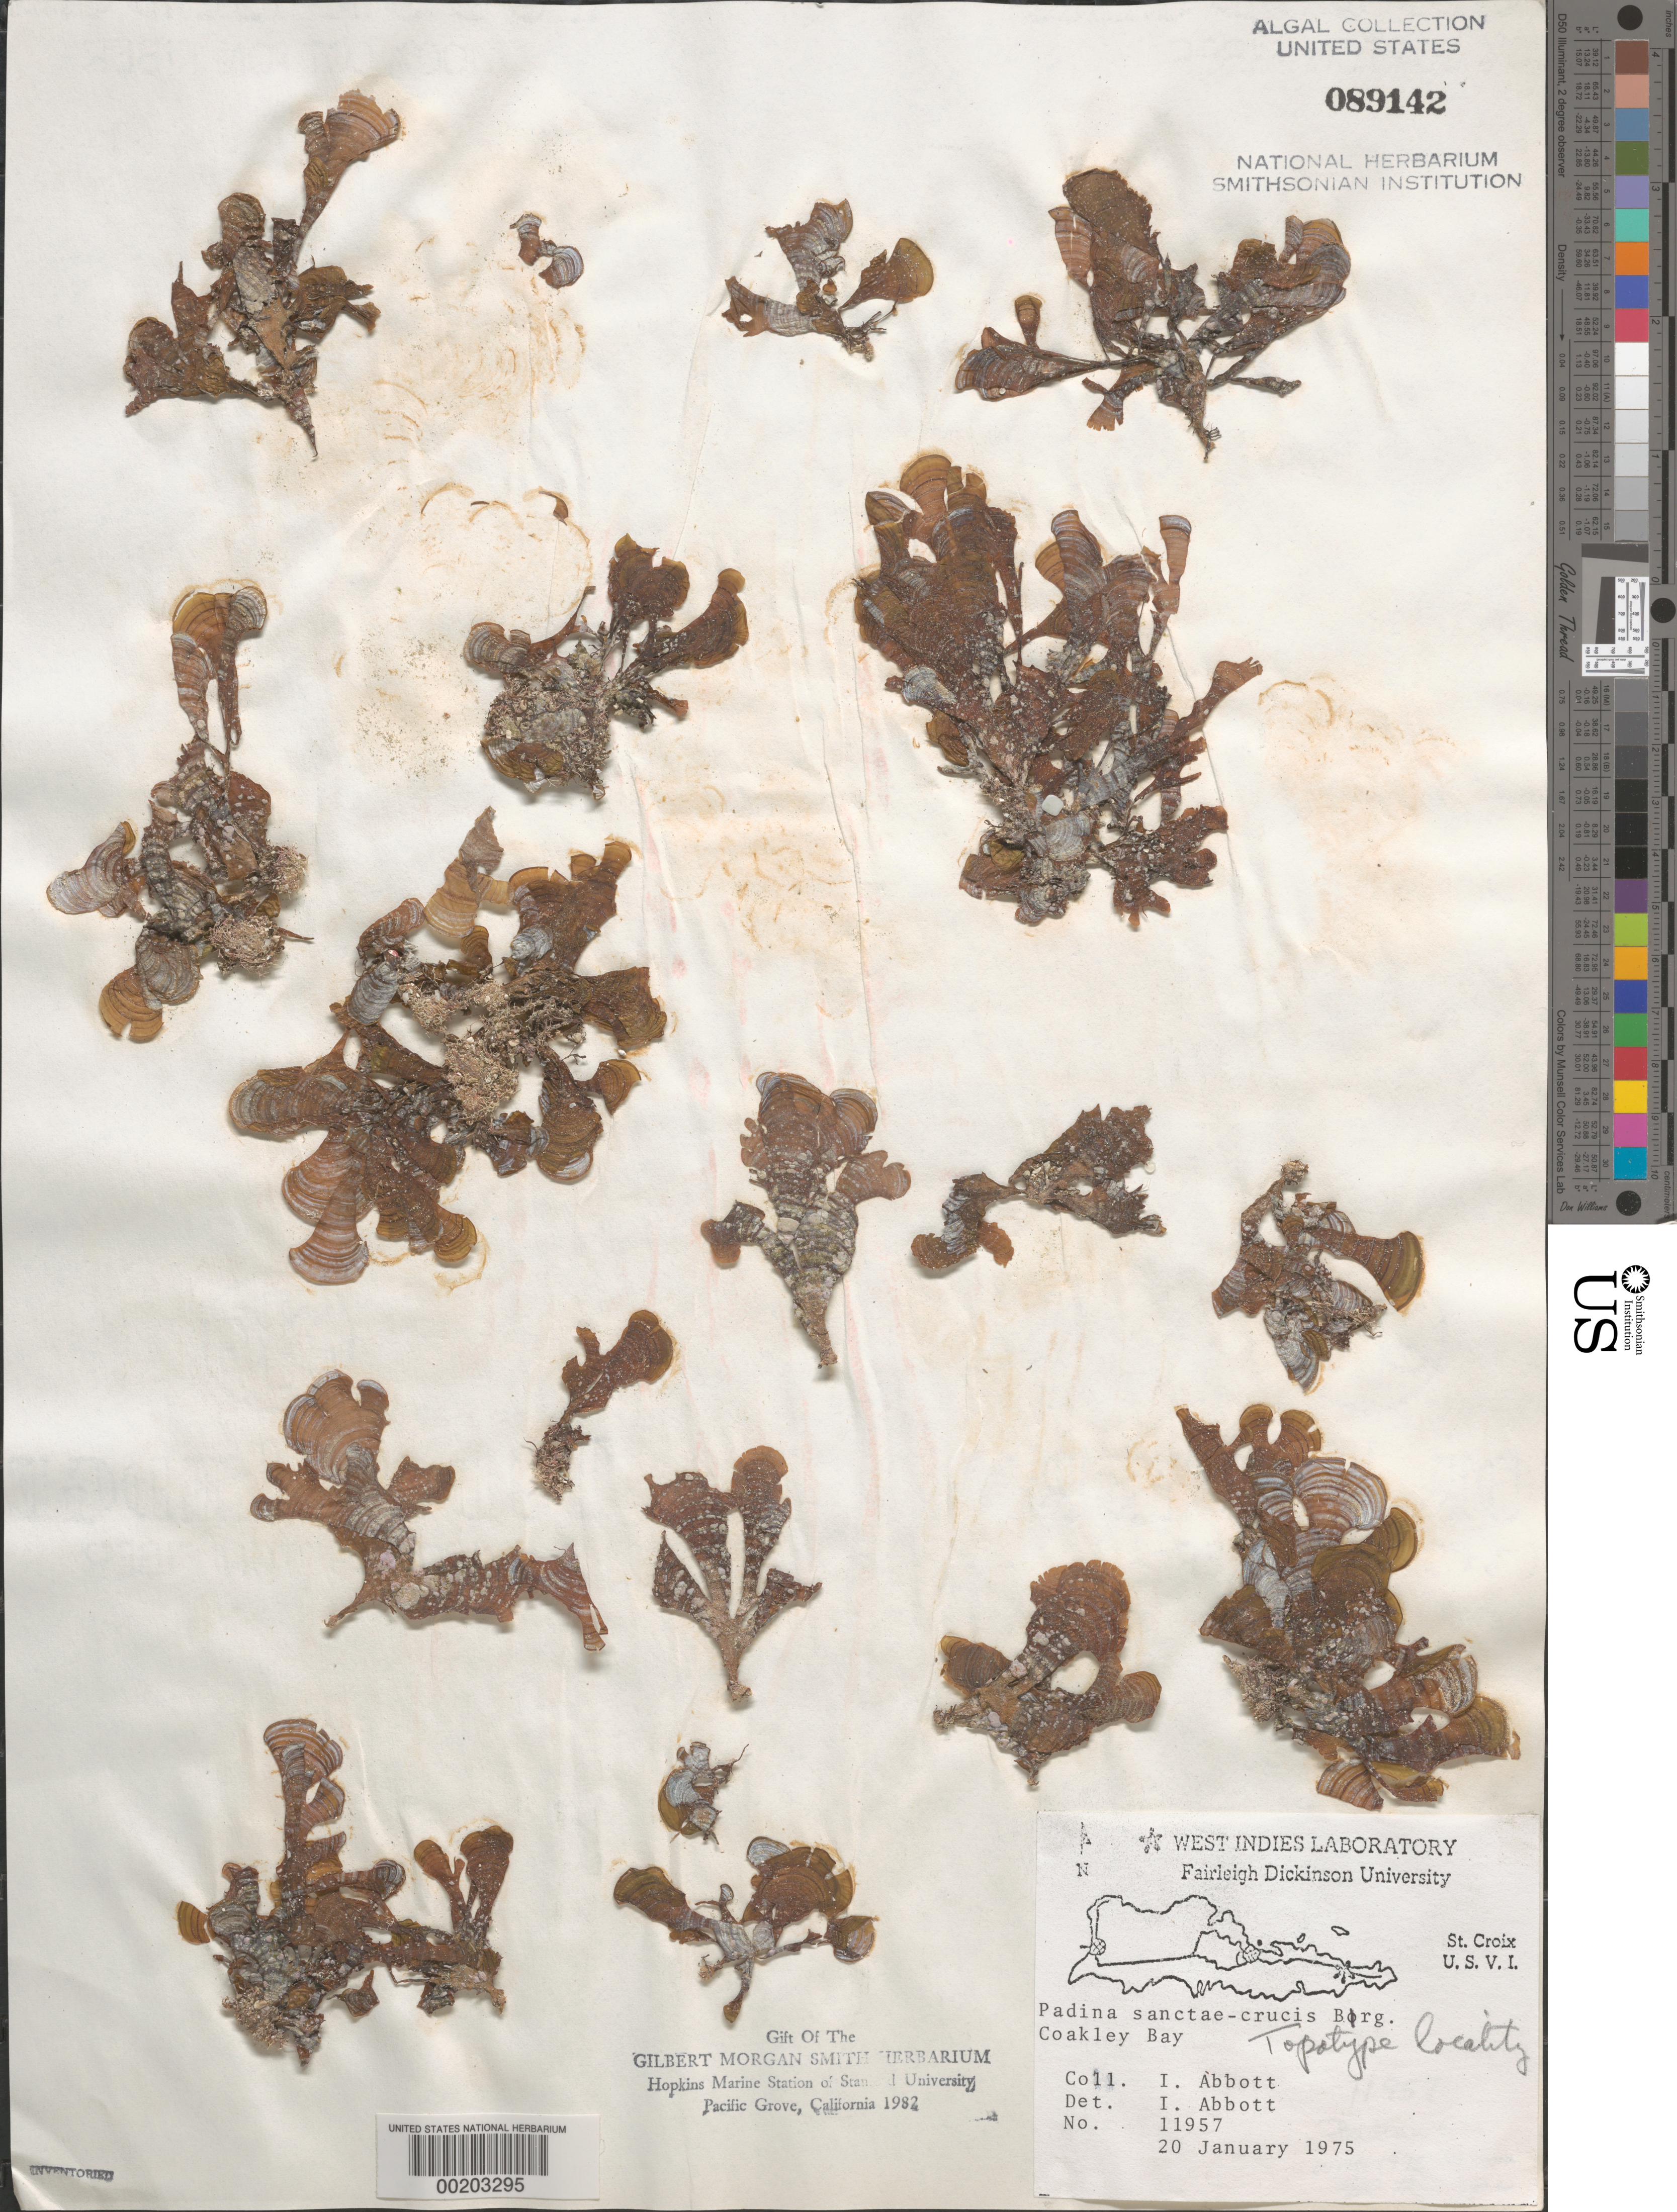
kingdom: Chromista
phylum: Ochrophyta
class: Phaeophyceae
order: Dictyotales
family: Dictyotaceae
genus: Padina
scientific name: Padina sanctae-crucis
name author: Børgesen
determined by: Abbott, Isabella A.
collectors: I. A. Abbott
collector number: IAA 11957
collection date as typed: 20 Jan 1975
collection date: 1975-01-20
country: U.S. Virgin Islands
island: St. Croix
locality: Coakley Bay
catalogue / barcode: US 89142